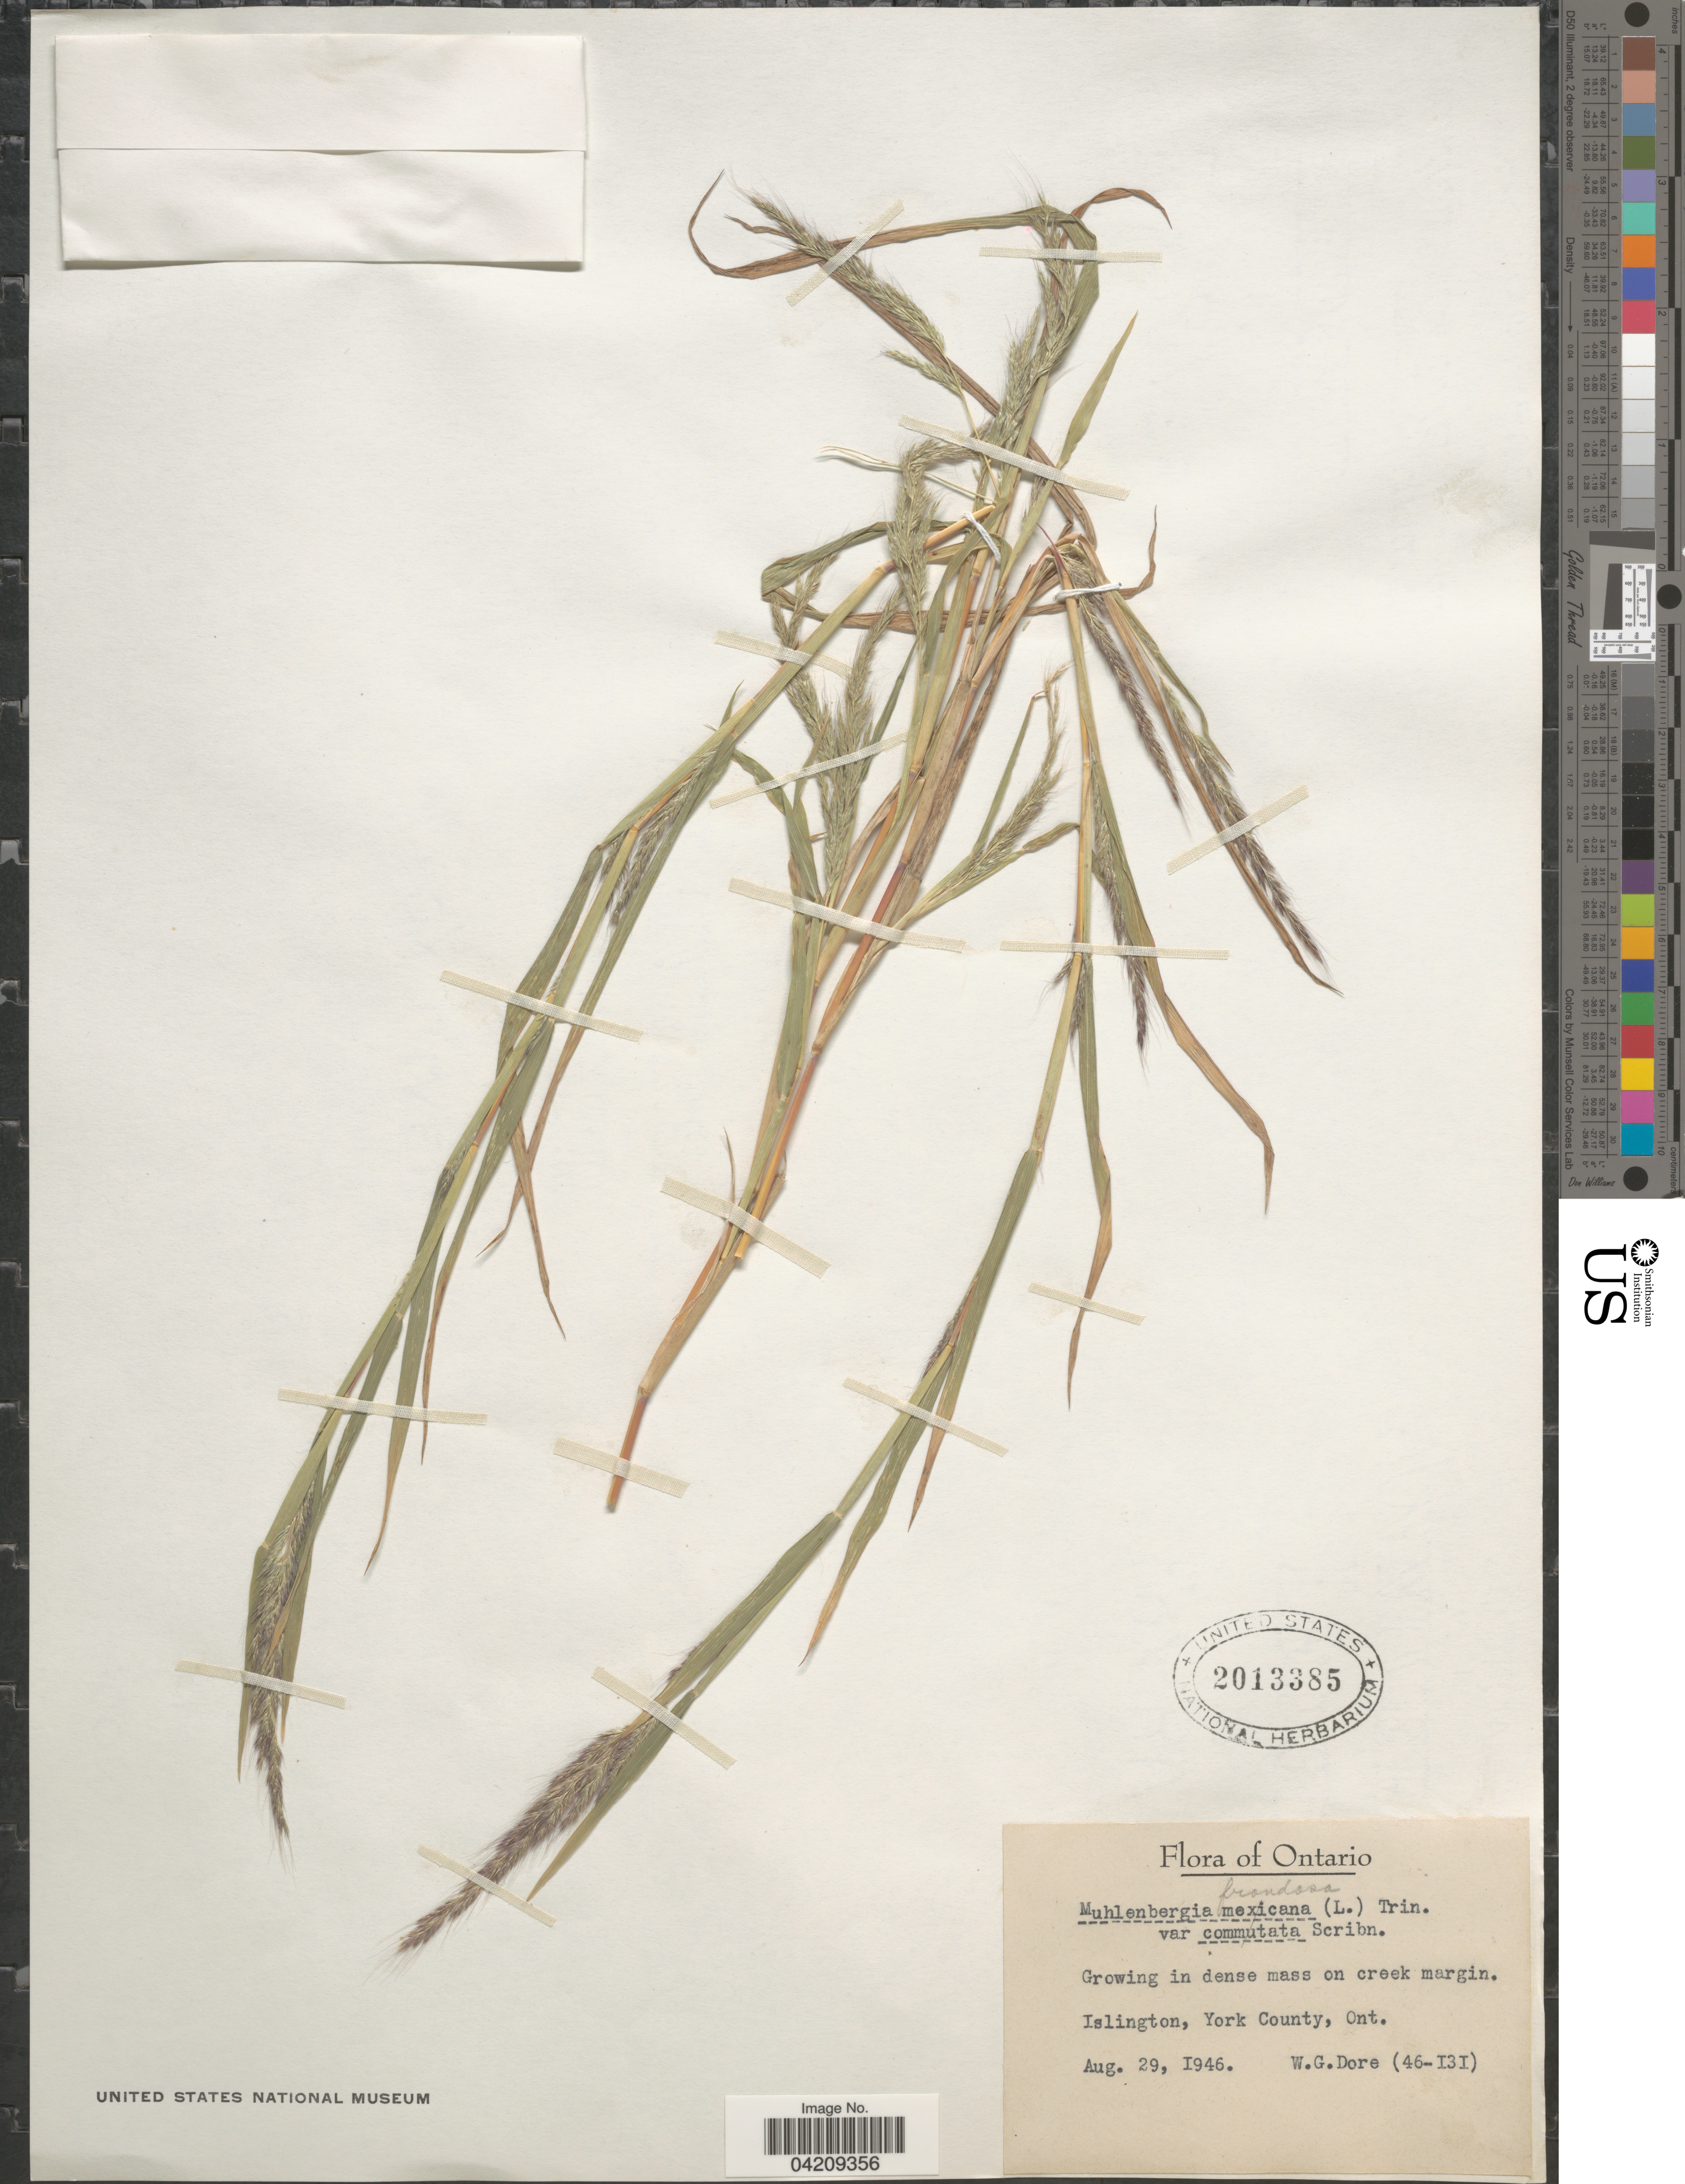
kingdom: Plantae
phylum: Tracheophyta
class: Liliopsida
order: Poales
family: Poaceae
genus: Muhlenbergia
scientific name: Muhlenbergia frondosa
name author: (Poir.) Fernald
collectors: W. Dore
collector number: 46-131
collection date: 1946-08-29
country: Canada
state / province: Ontario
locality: In dense mass on creek margin. Islington, York County.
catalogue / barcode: US 2013385